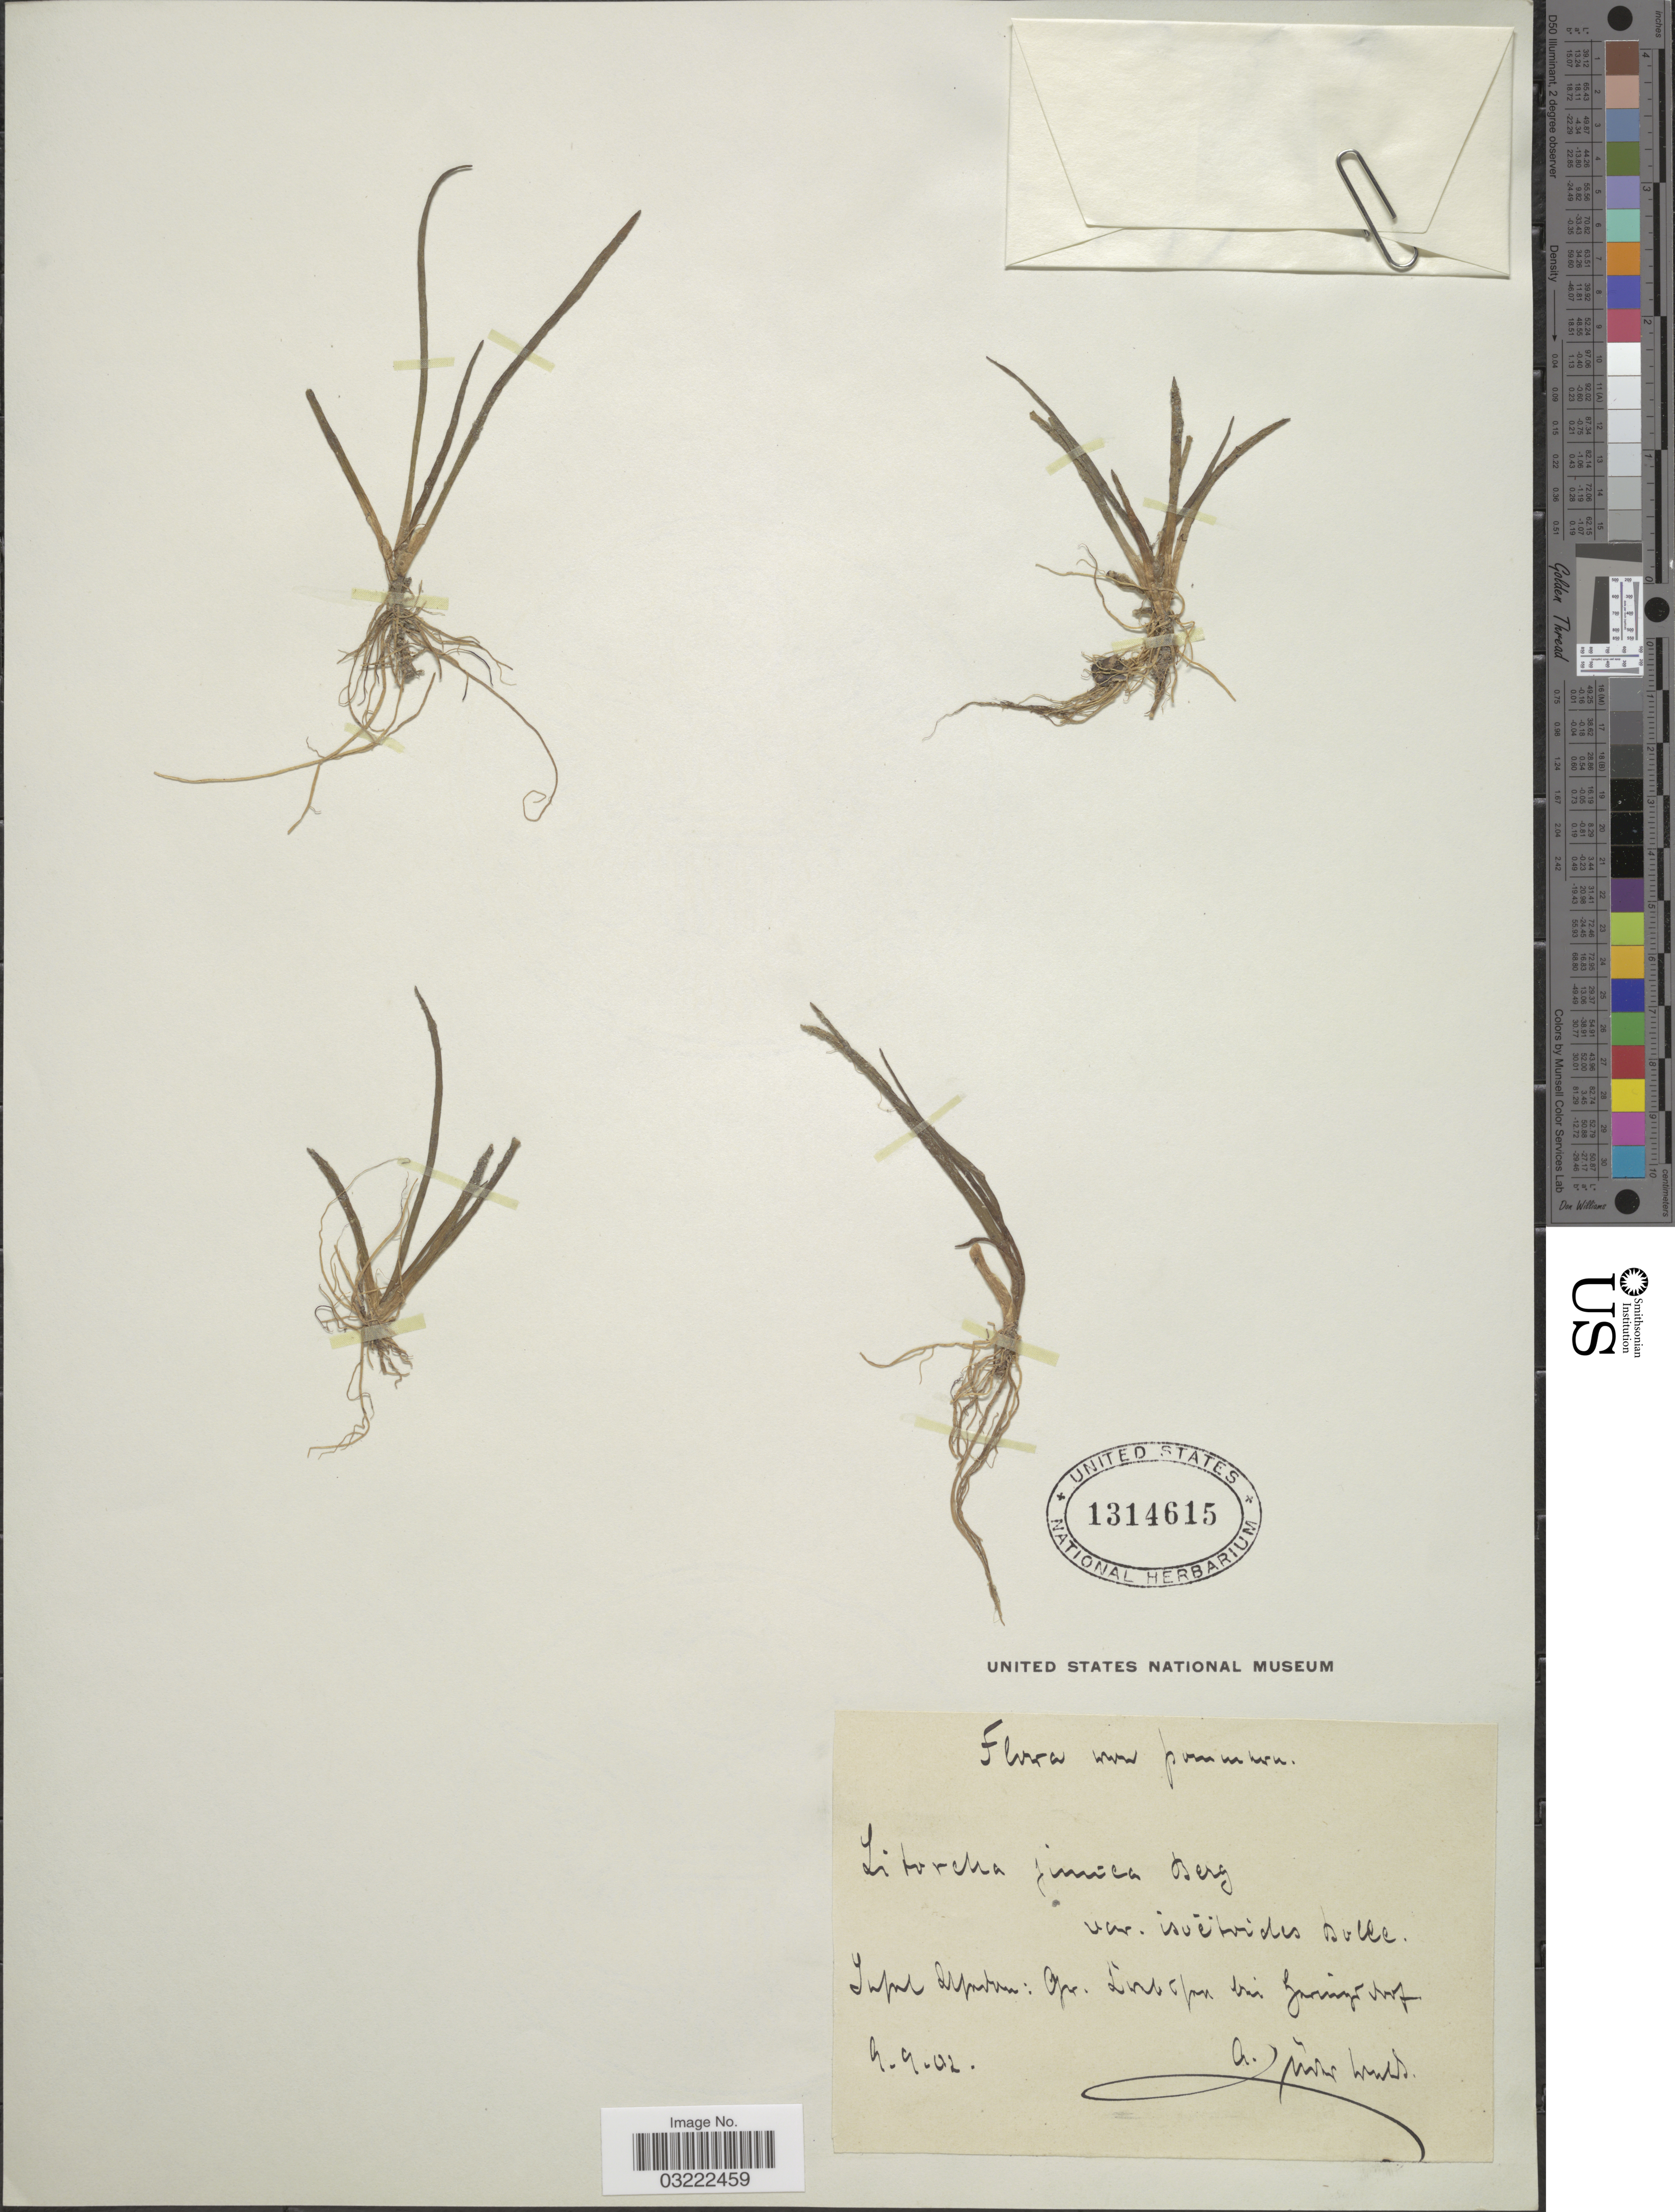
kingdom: Plantae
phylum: Tracheophyta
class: Magnoliopsida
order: Lamiales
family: Plantaginaceae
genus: Littorella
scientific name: Littorella juncea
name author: P.J. Bergius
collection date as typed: Transcribed d/m/y: 9/9/2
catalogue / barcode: US 1314615